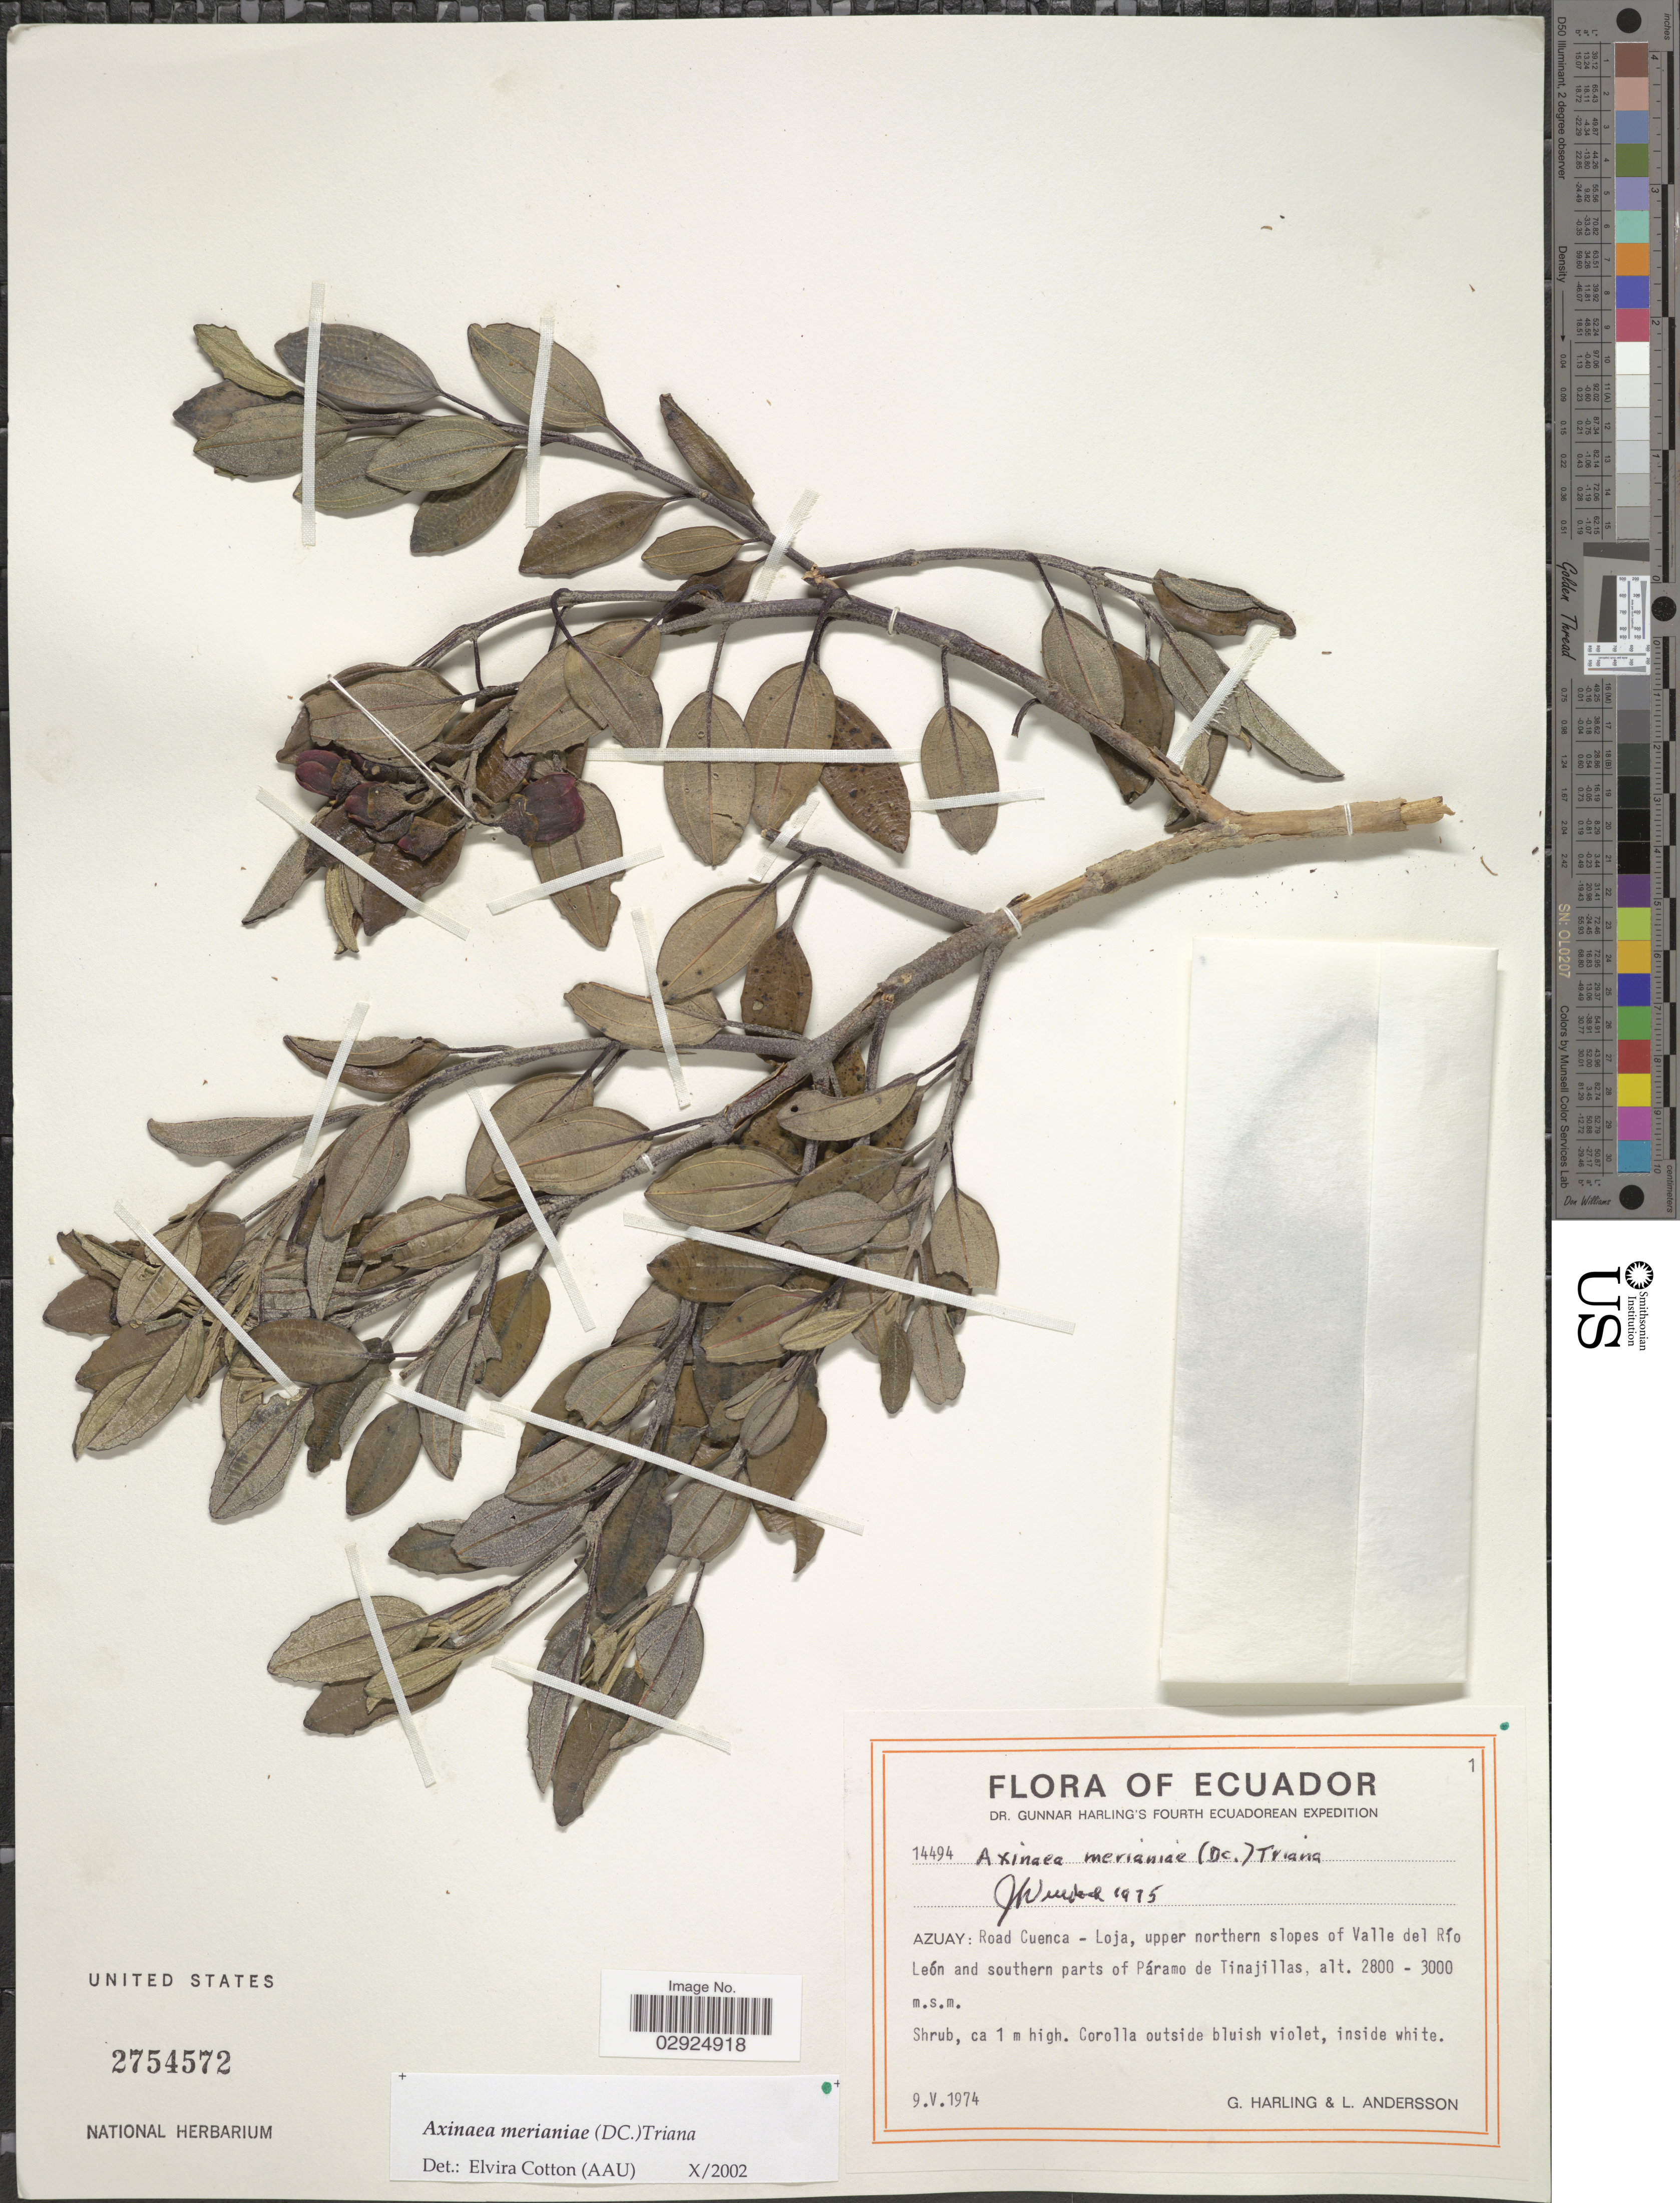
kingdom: Plantae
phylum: Tracheophyta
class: Magnoliopsida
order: Myrtales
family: Melastomataceae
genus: Axinaea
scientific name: Axinaea merianiae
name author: (DC.) Triana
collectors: G. Harling & L. Andersson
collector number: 14494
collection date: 1974-05-09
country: Ecuador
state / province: Azuay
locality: Road Cuenca - Loja, upper northern slopes of Valle del Río León and southern parts of Páramo de Tinajillas.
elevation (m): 2800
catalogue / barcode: US 2754572